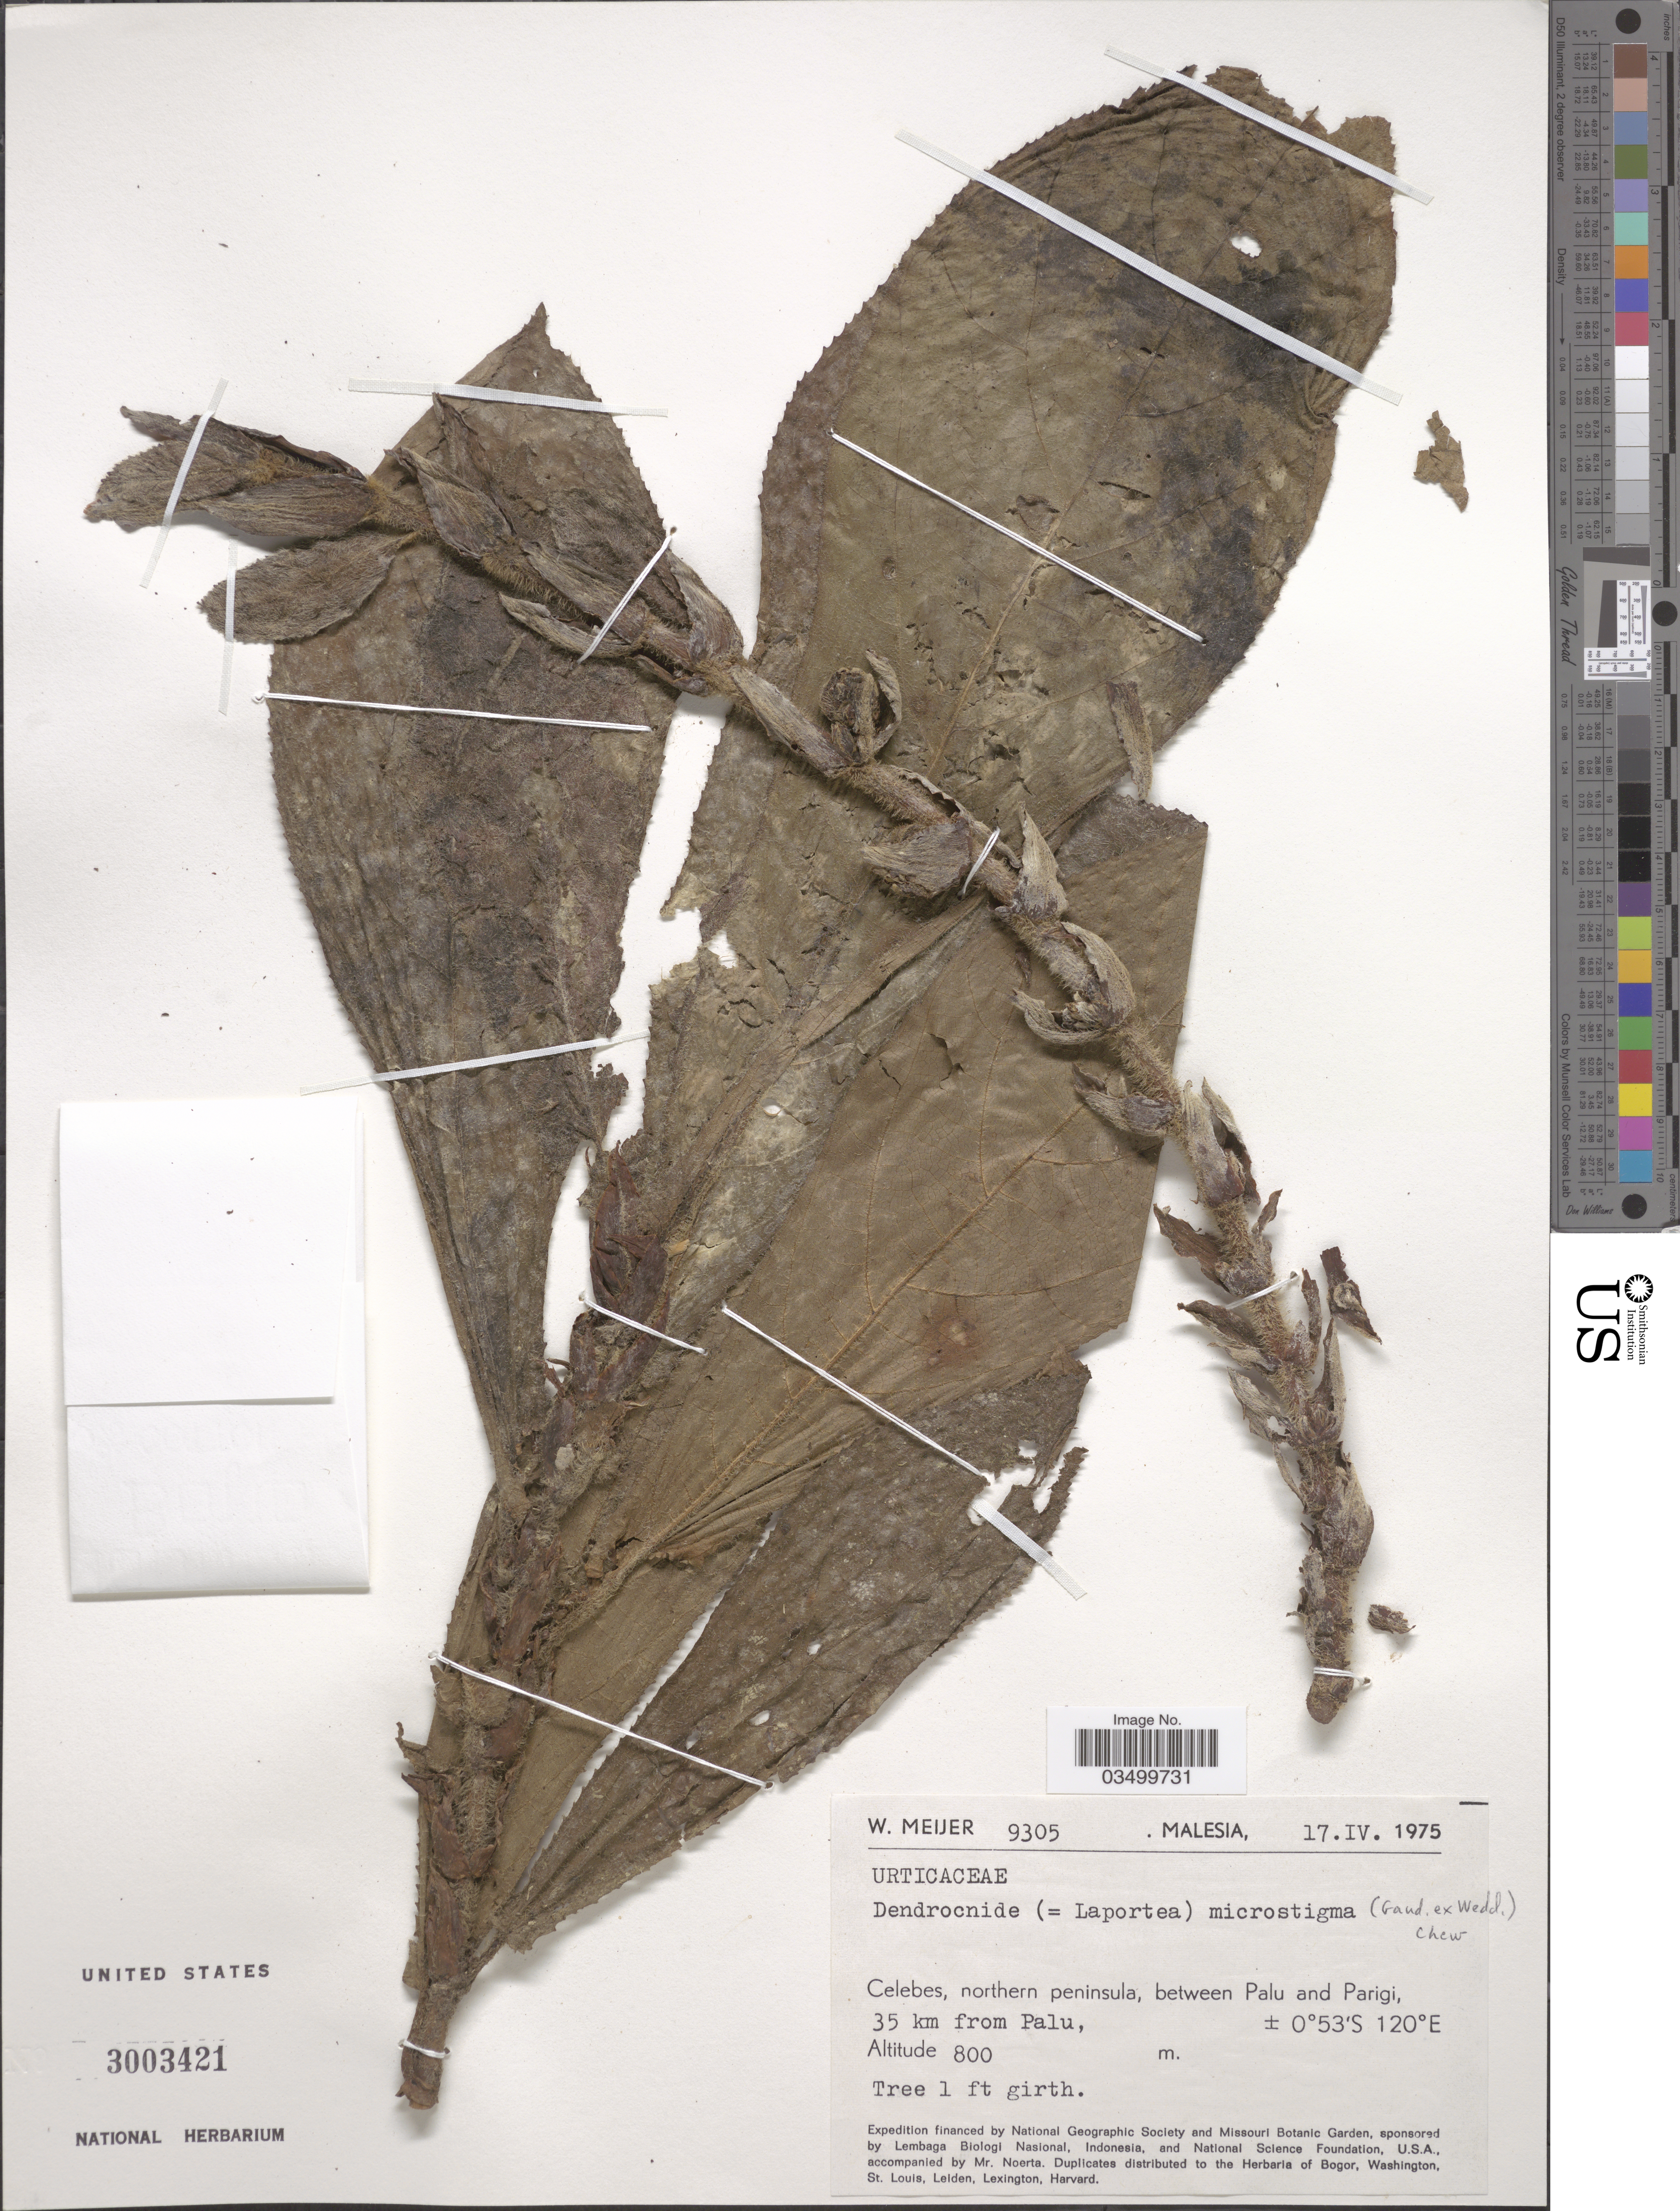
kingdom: Plantae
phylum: Tracheophyta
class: Magnoliopsida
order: Rosales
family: Urticaceae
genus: Dendrocnide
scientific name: Dendrocnide microstigma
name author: (Gaudich. ex Wedd.) Chew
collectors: W. Meijer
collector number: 9305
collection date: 1975-04-17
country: Malaysia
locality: Celebes, northern peninsula, between Palu and Parigi, 35 km from Palu.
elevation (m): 800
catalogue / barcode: US 3003421